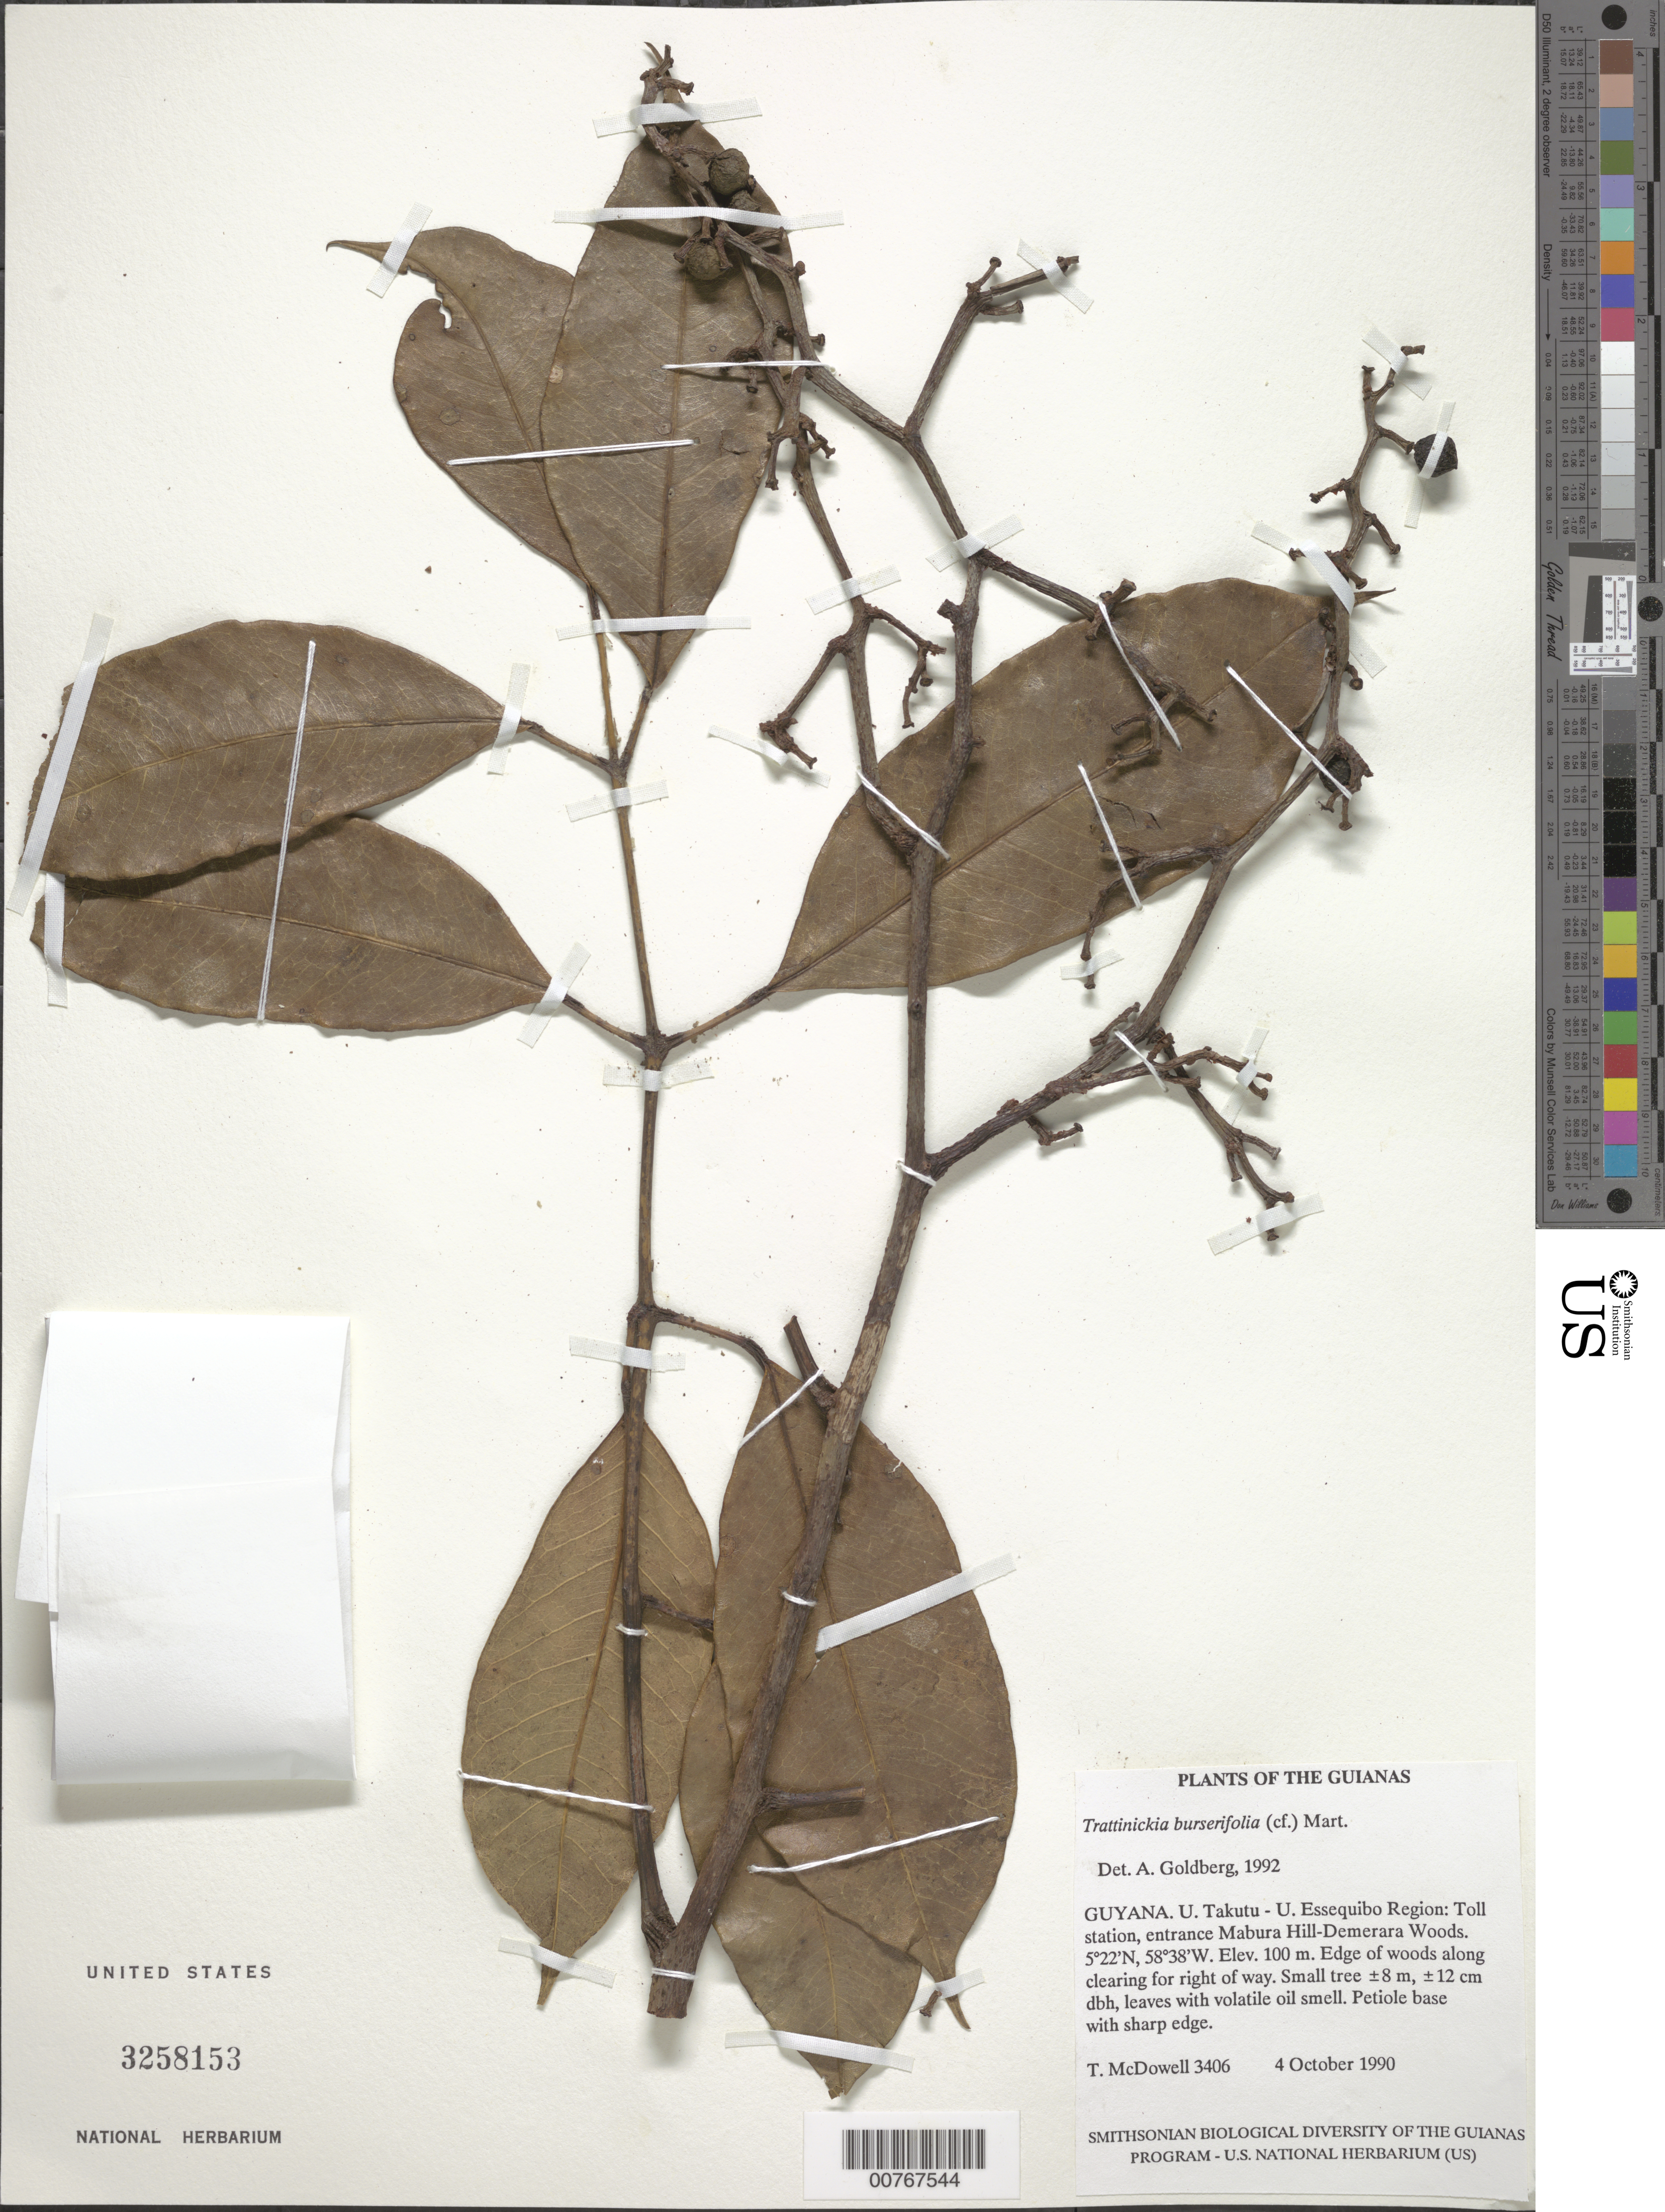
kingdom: Plantae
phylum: Tracheophyta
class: Magnoliopsida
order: Sapindales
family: Burseraceae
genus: Trattinnickia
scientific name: Trattinnickia burserifolia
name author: Mart.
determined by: Goldberg, Aaron, (US), NMNH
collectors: T. McDowell & D. Gopaul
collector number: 3406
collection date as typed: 4 October 1990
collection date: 1990-10-04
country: Guyana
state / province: U. Demerara-Berbice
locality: Toll station, entrance Mabura Hill-Demerara Woods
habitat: Edge of woods along clearing for right of way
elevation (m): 100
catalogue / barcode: US 3258153